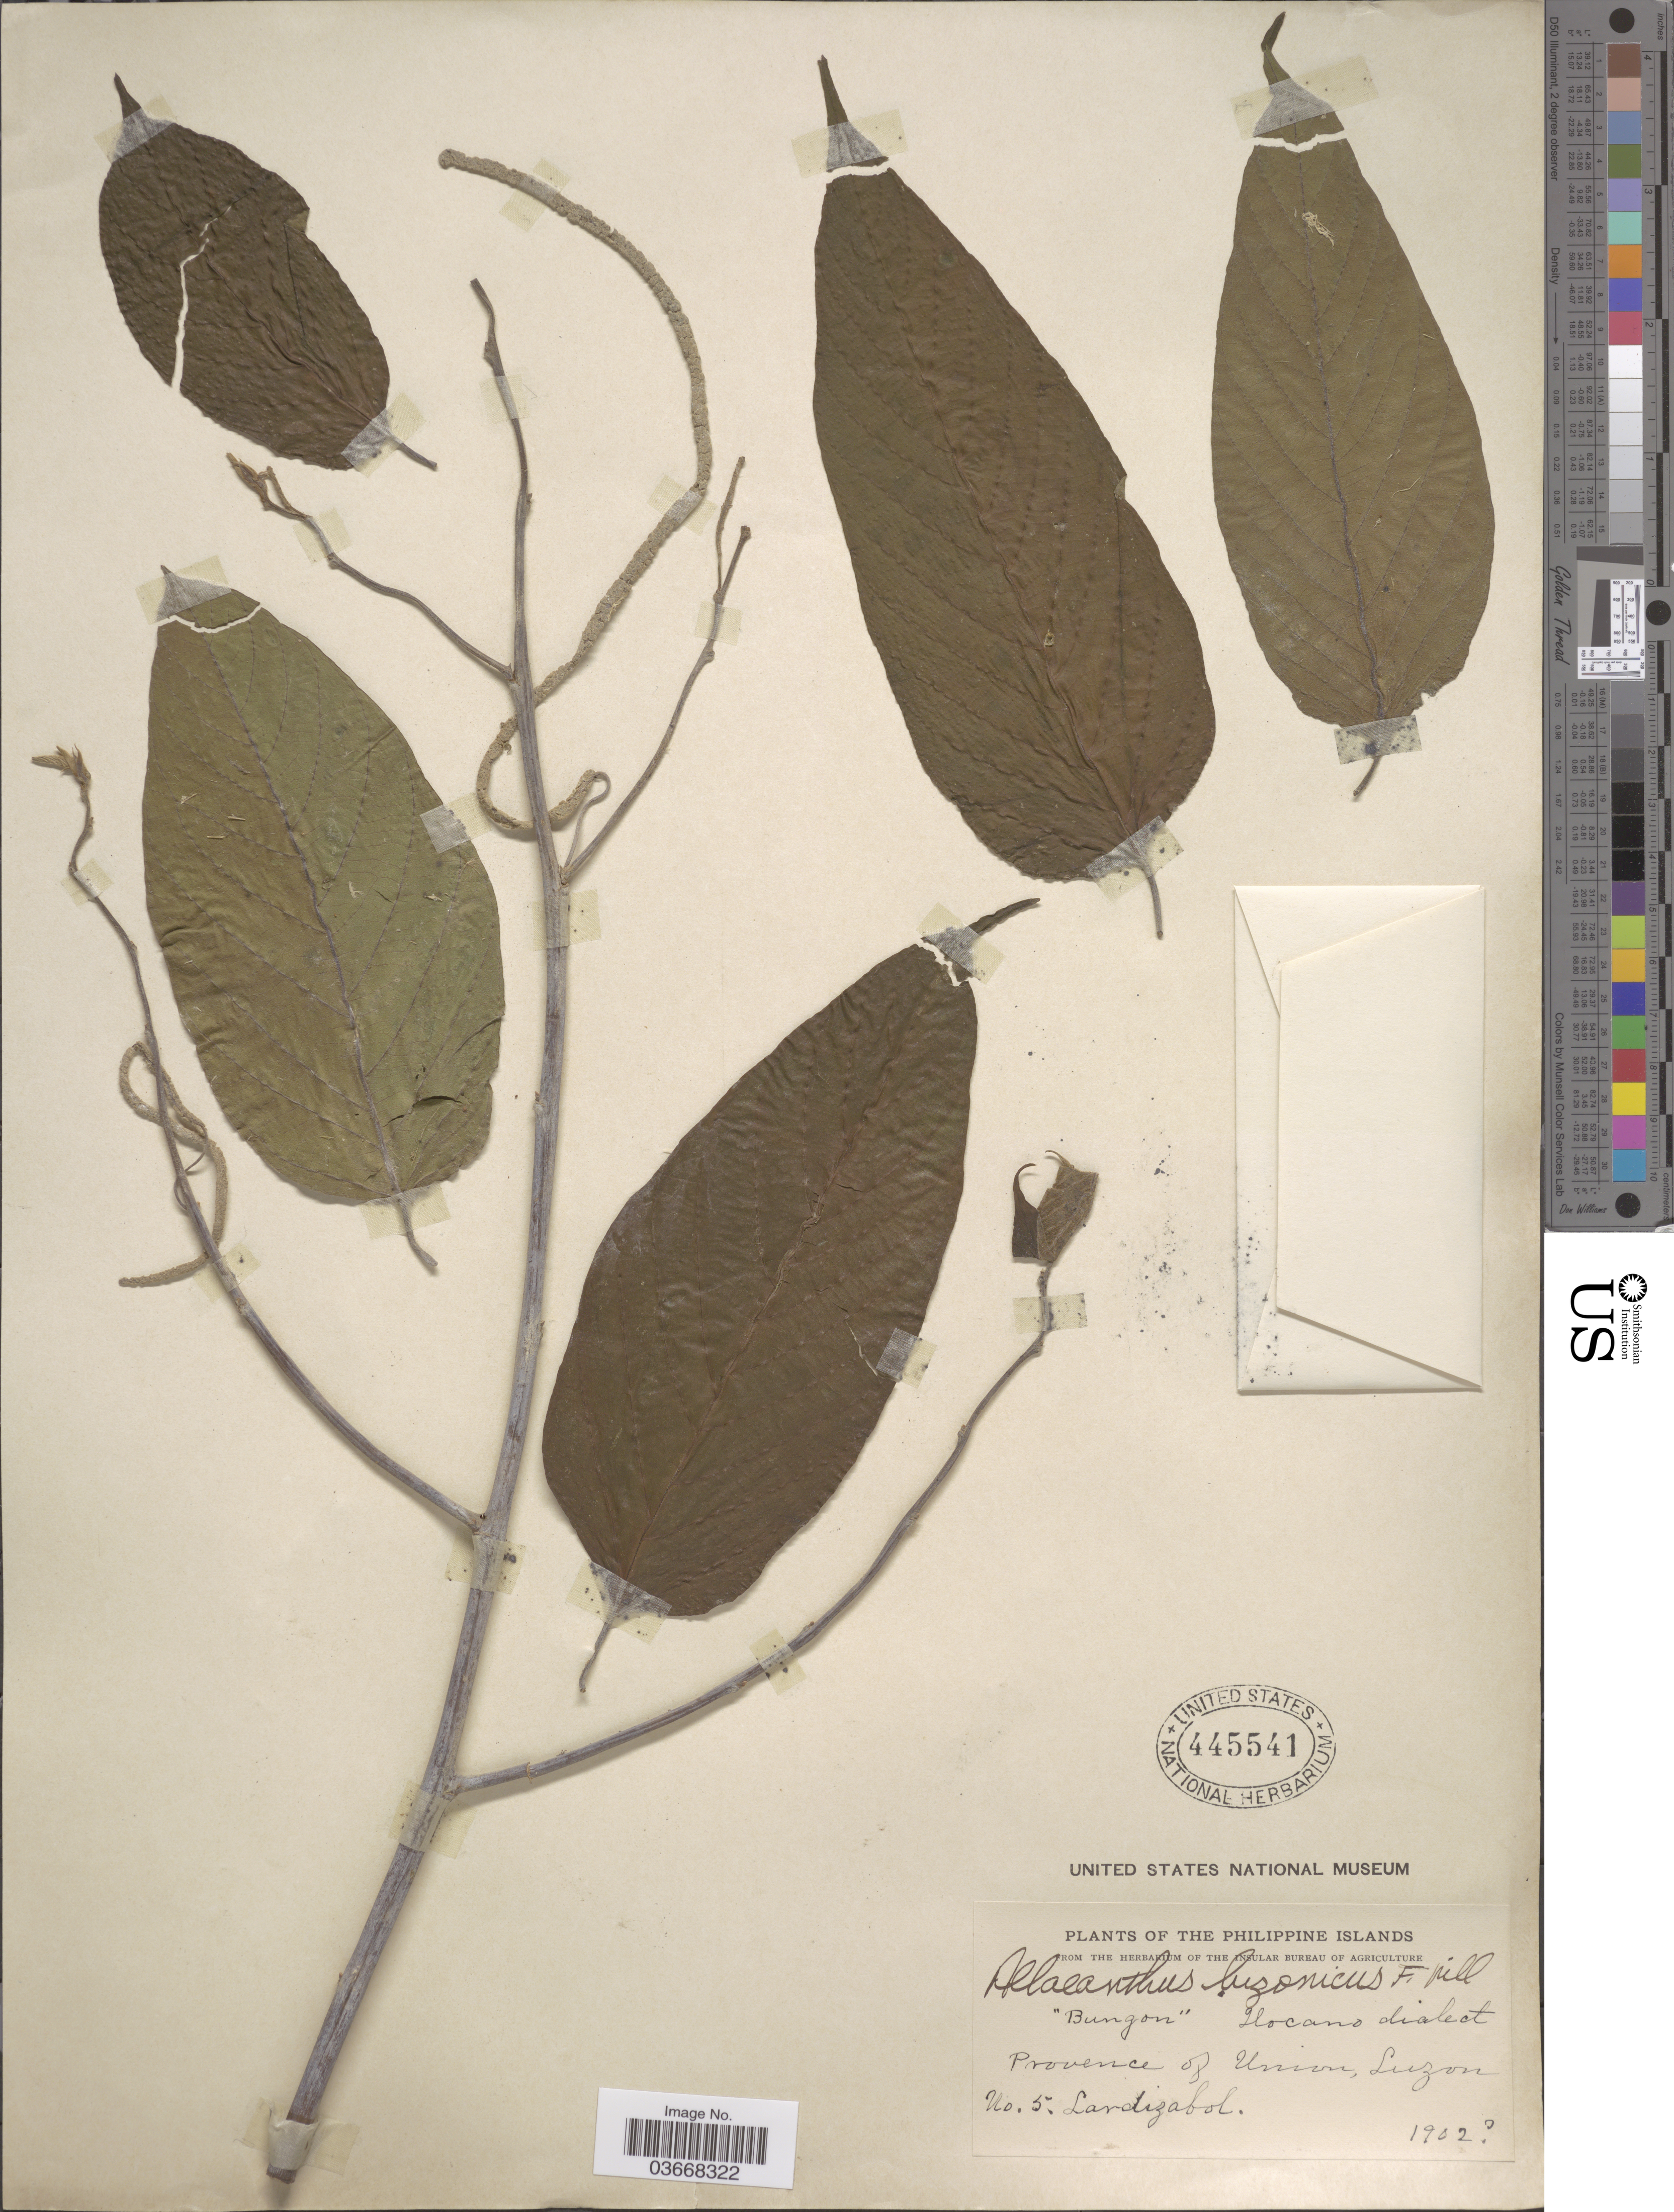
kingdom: Plantae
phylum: Tracheophyta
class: Magnoliopsida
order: Rosales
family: Moraceae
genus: Allaeanthus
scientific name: Allaeanthus luzonicus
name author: Fern.-Vill.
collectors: Lardizabol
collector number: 5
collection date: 1902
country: Philippines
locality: Provence of Union, Luzon.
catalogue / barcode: US 445541